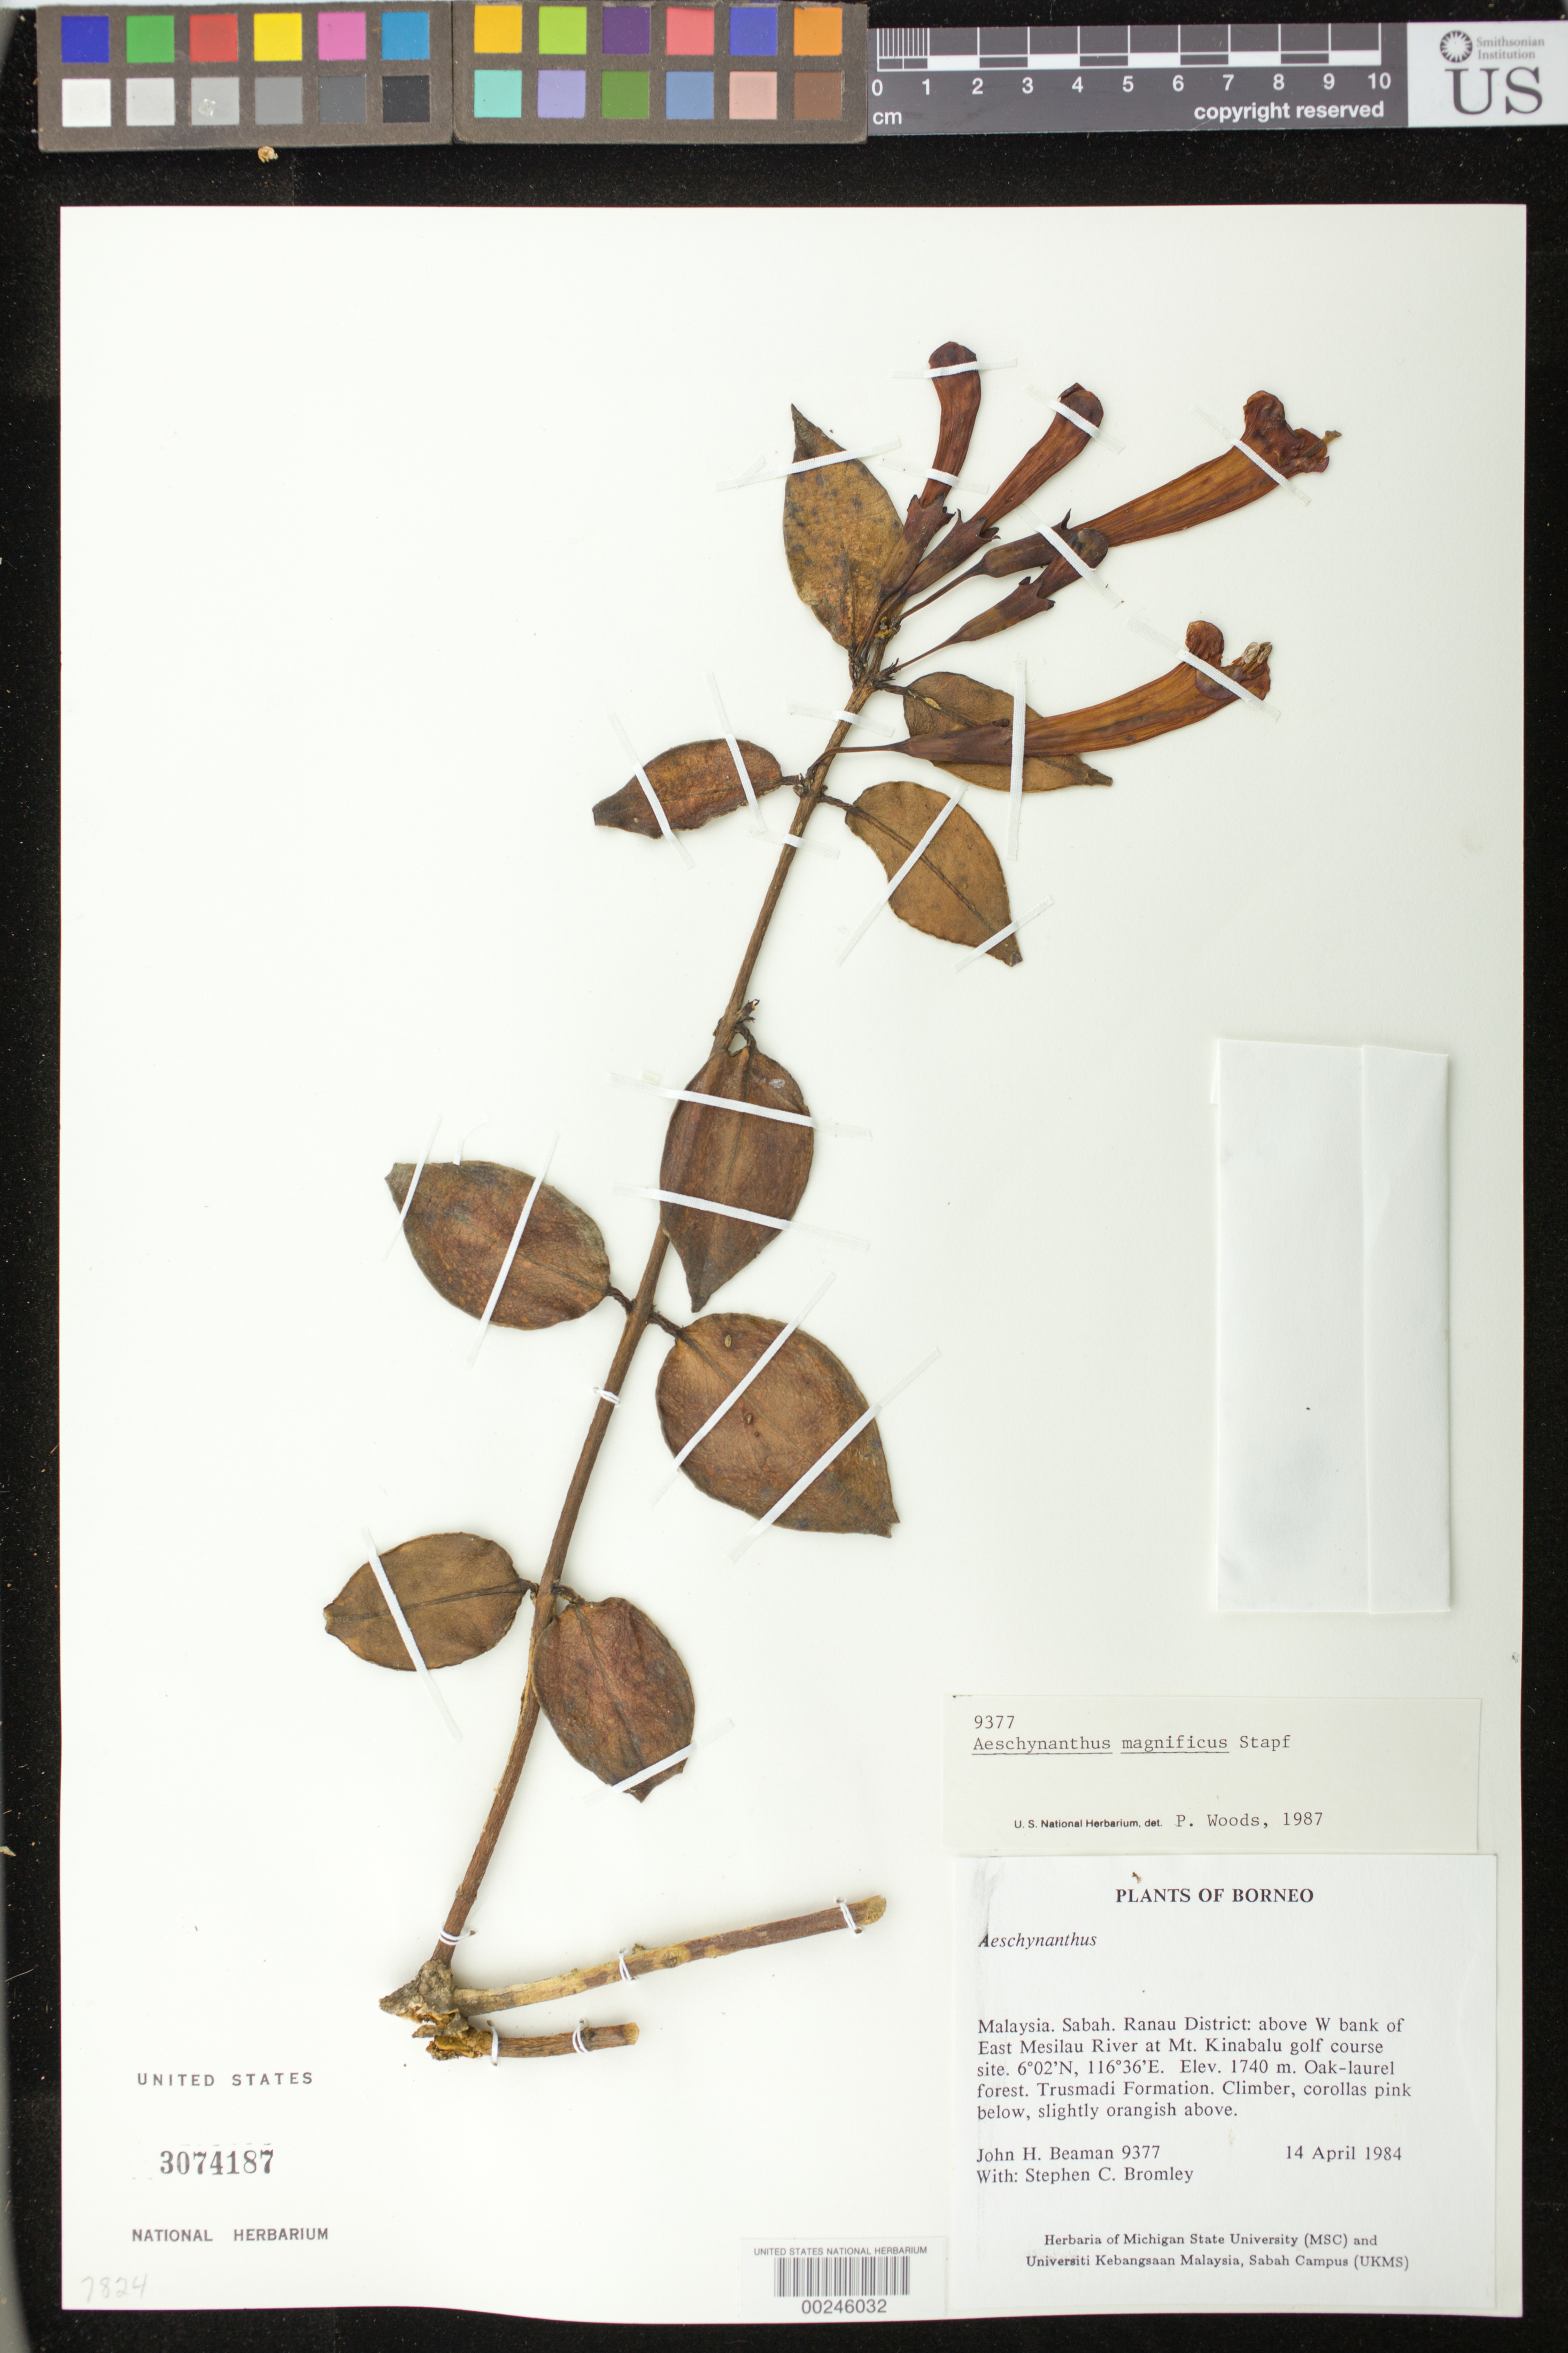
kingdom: Plantae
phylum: Tracheophyta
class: Magnoliopsida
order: Lamiales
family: Gesneriaceae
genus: Aeschynanthus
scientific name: Aeschynanthus magnificus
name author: Stapf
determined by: Woods, P.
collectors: J. H. Beaman & S. Bromley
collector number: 9377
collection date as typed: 14 Apr 1984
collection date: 1984-04-14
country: Malaysia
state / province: Sabah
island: Borneo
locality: Ranau dist, above w bank of e mesilau river at mt kinabalu golf course site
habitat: Oak-laurel forest, trusmadi formation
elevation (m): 1740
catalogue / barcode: US 3074187